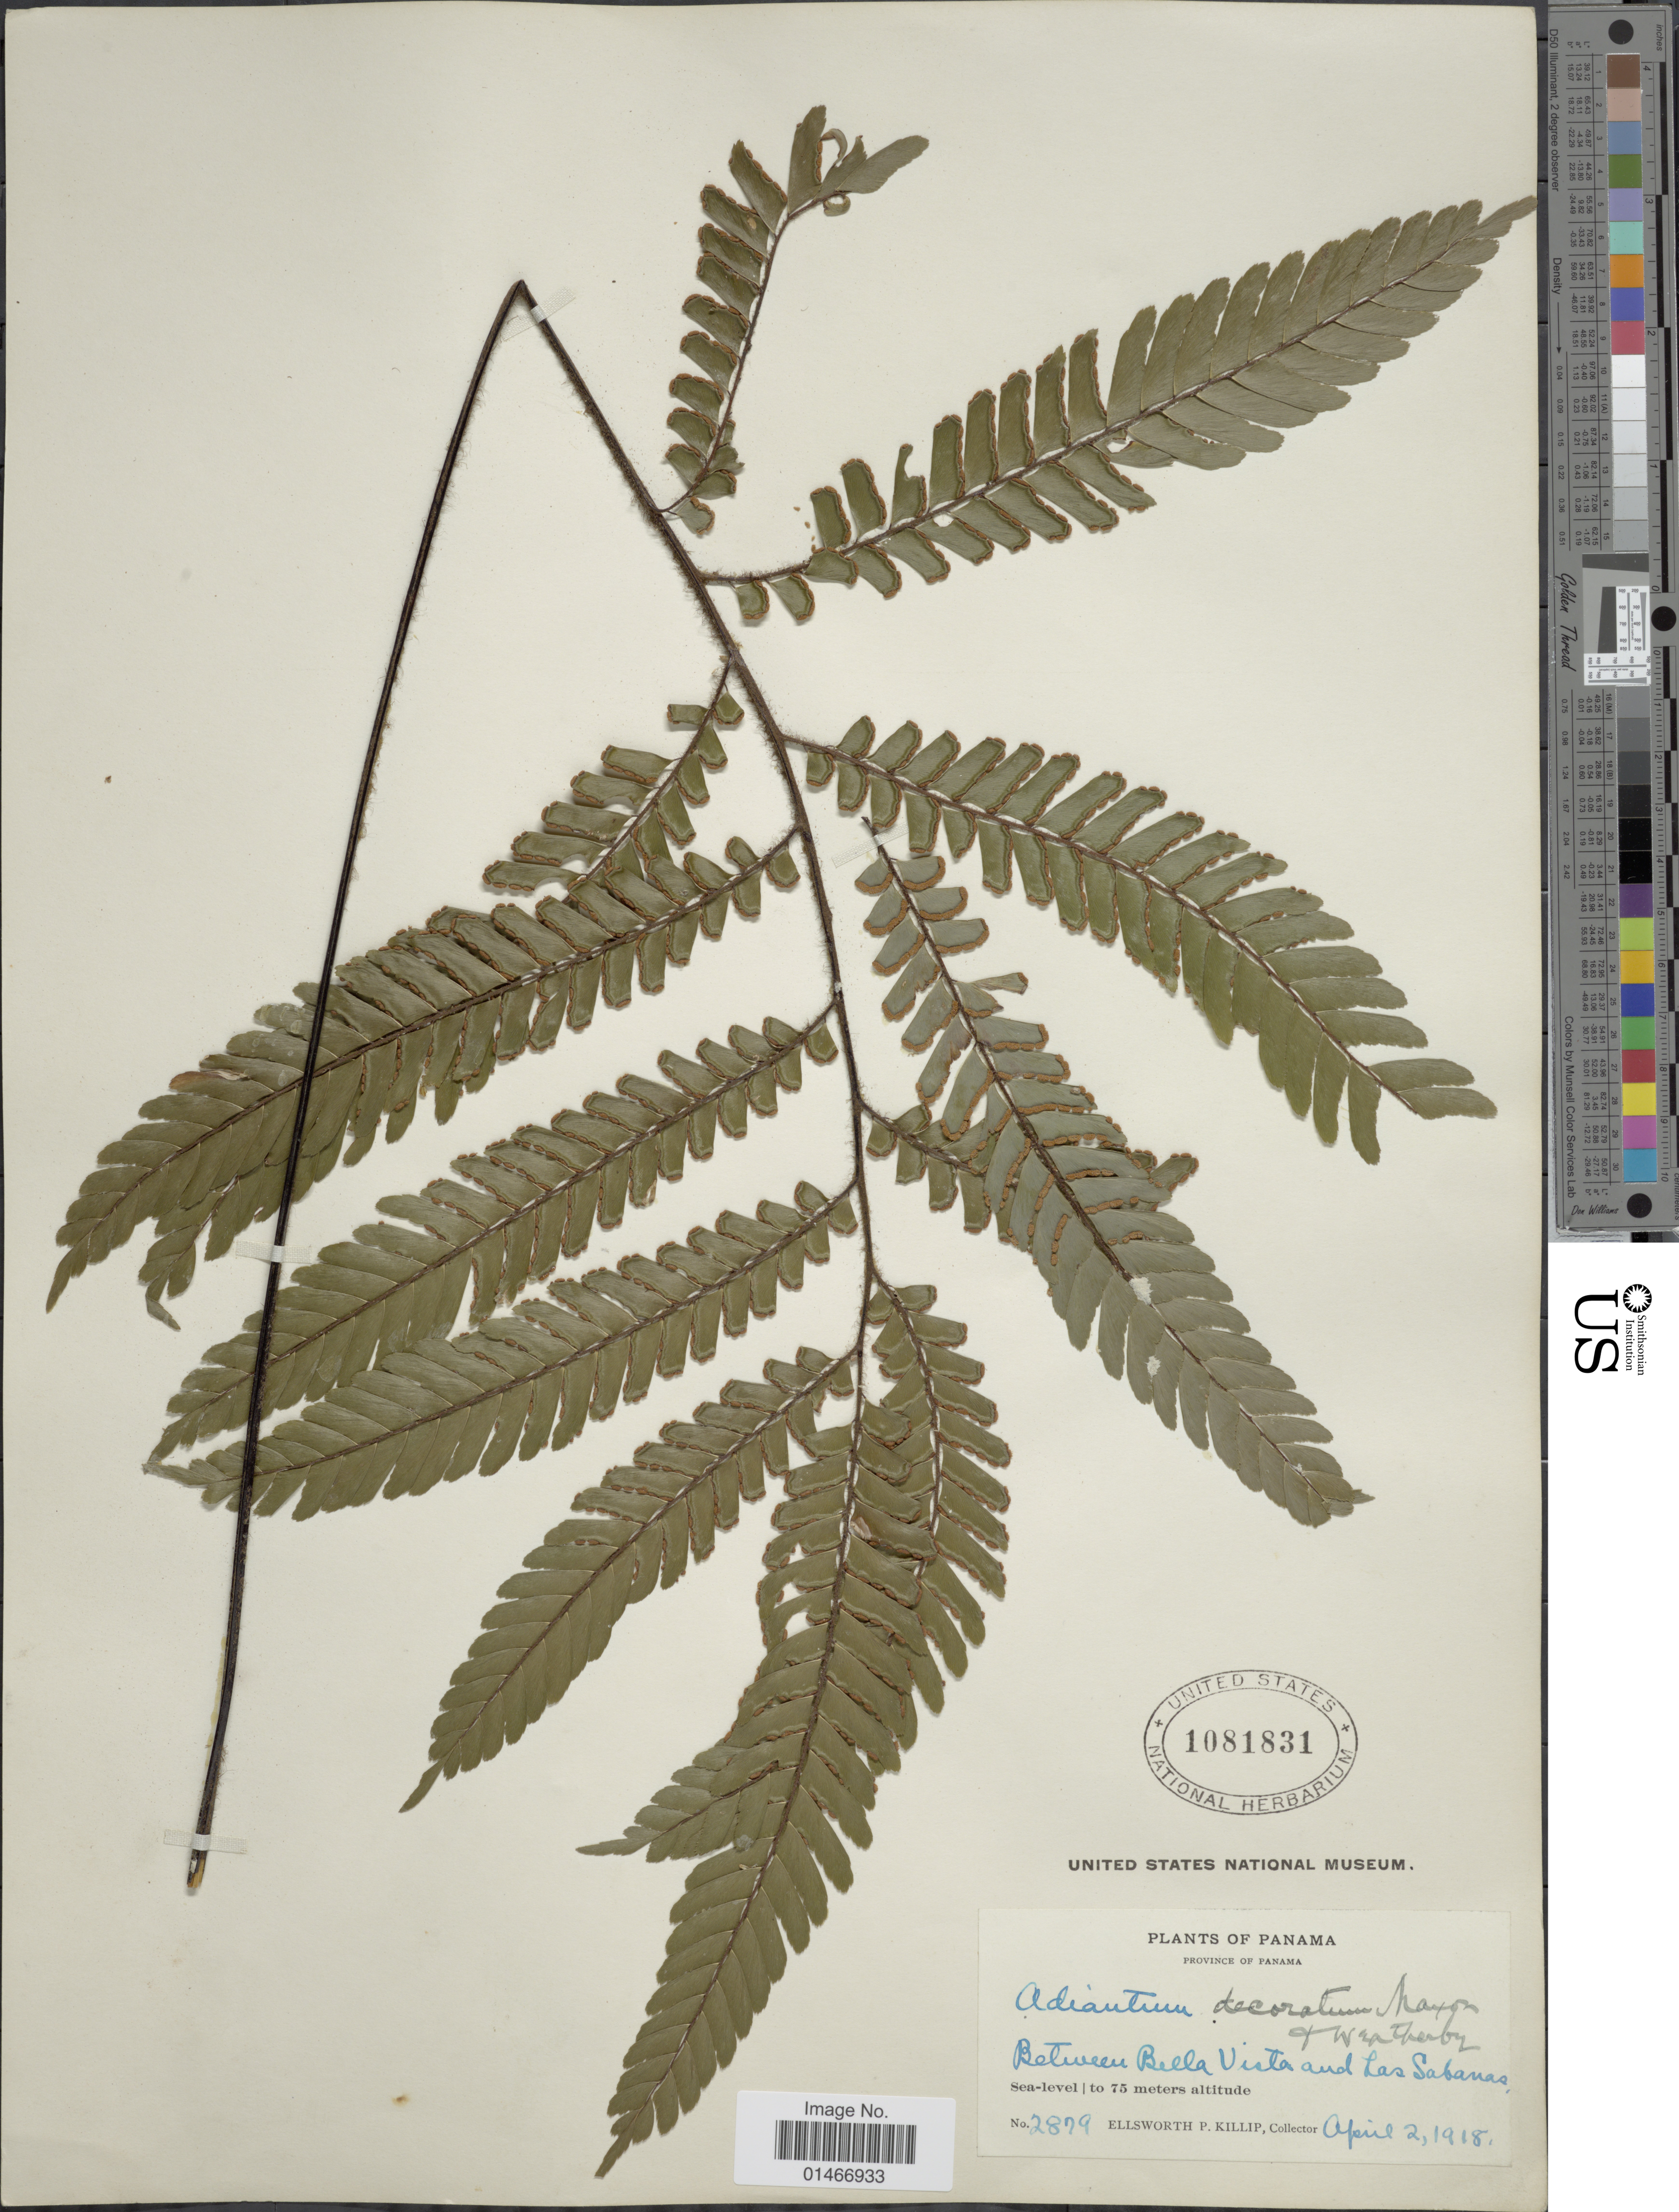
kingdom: Plantae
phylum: Tracheophyta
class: Polypodiopsida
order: Polypodiales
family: Pteridaceae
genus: Adiantum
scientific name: Adiantum decoratum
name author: Maxon & Weath.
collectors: E. P. Killip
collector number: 2879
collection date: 1918-04-02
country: Panama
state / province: Panamá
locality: Province of Panama. Between Bella Vista and Las Sabanas.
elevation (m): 75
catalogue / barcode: US 1081831